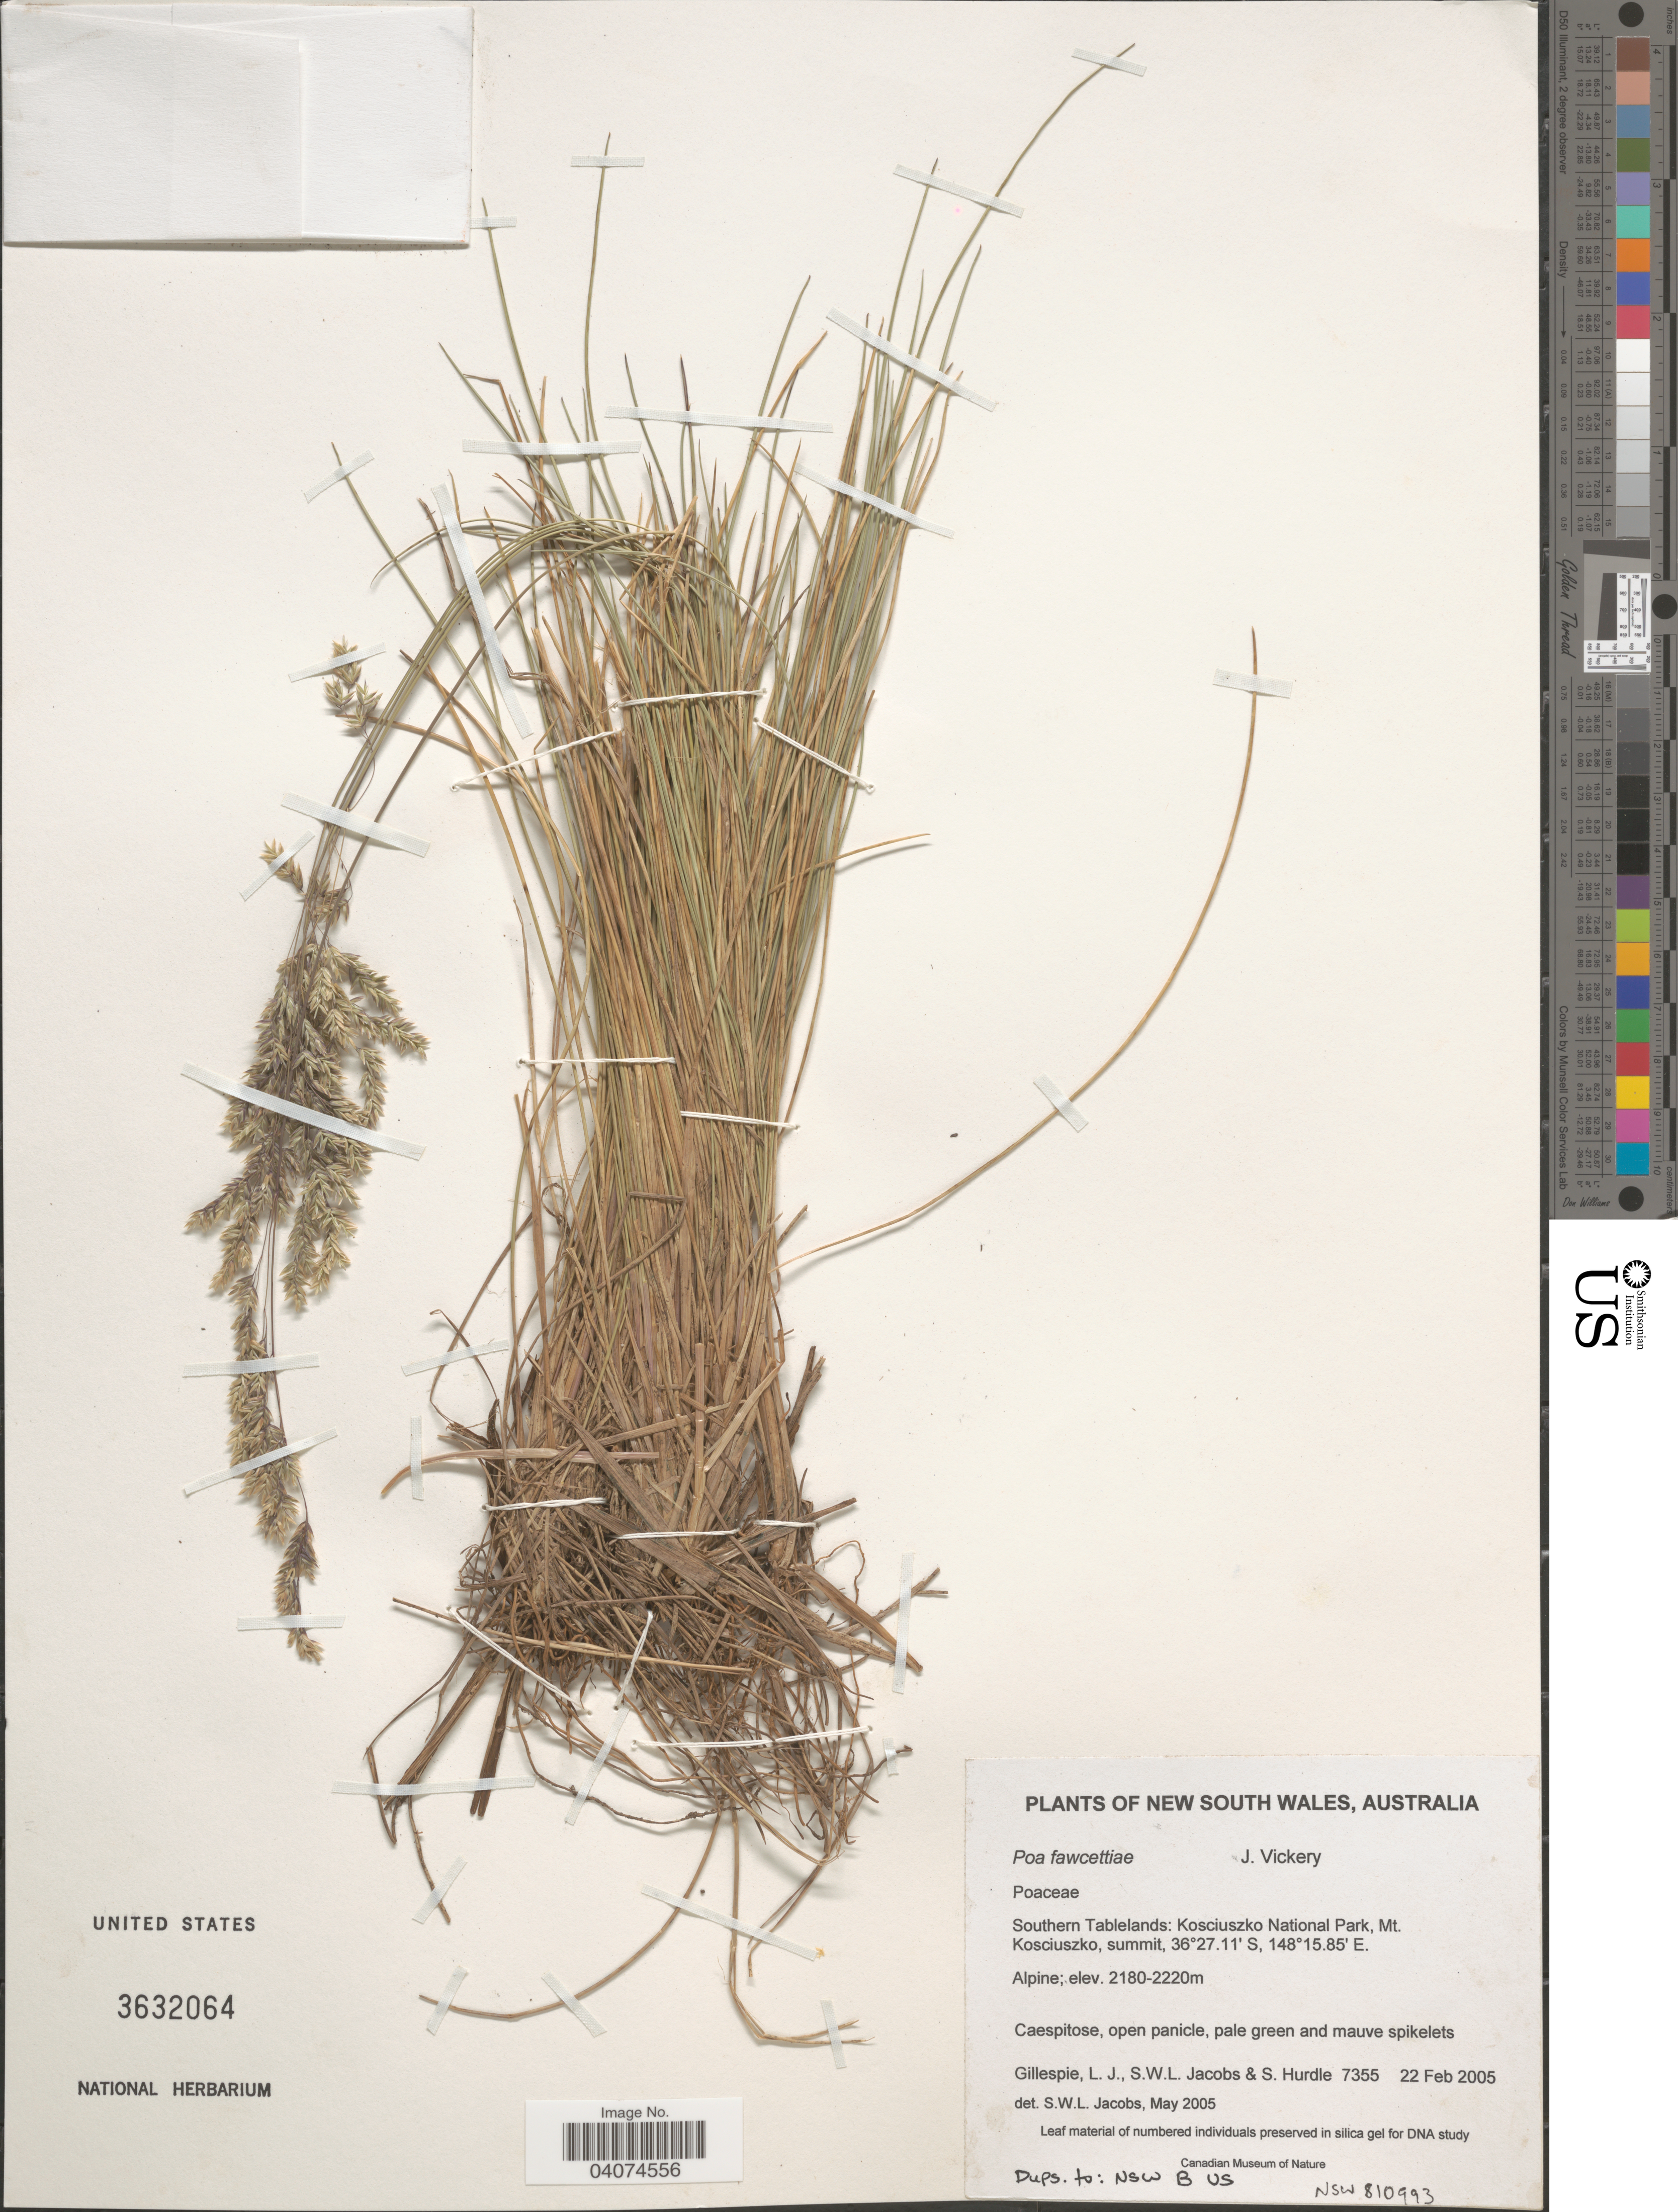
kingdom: Plantae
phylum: Tracheophyta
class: Liliopsida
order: Poales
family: Poaceae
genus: Poa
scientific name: Poa fawcettiae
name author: Vickery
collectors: L. Gillespie, S. W. L. Jacobs & S. Hurdle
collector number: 7355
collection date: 2005-02-22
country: Australia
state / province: New South Wales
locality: Southern Tablelands: Kosciuszko National Park, Mt. Kosciuszko, summit.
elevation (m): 2180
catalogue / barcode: US 3632064